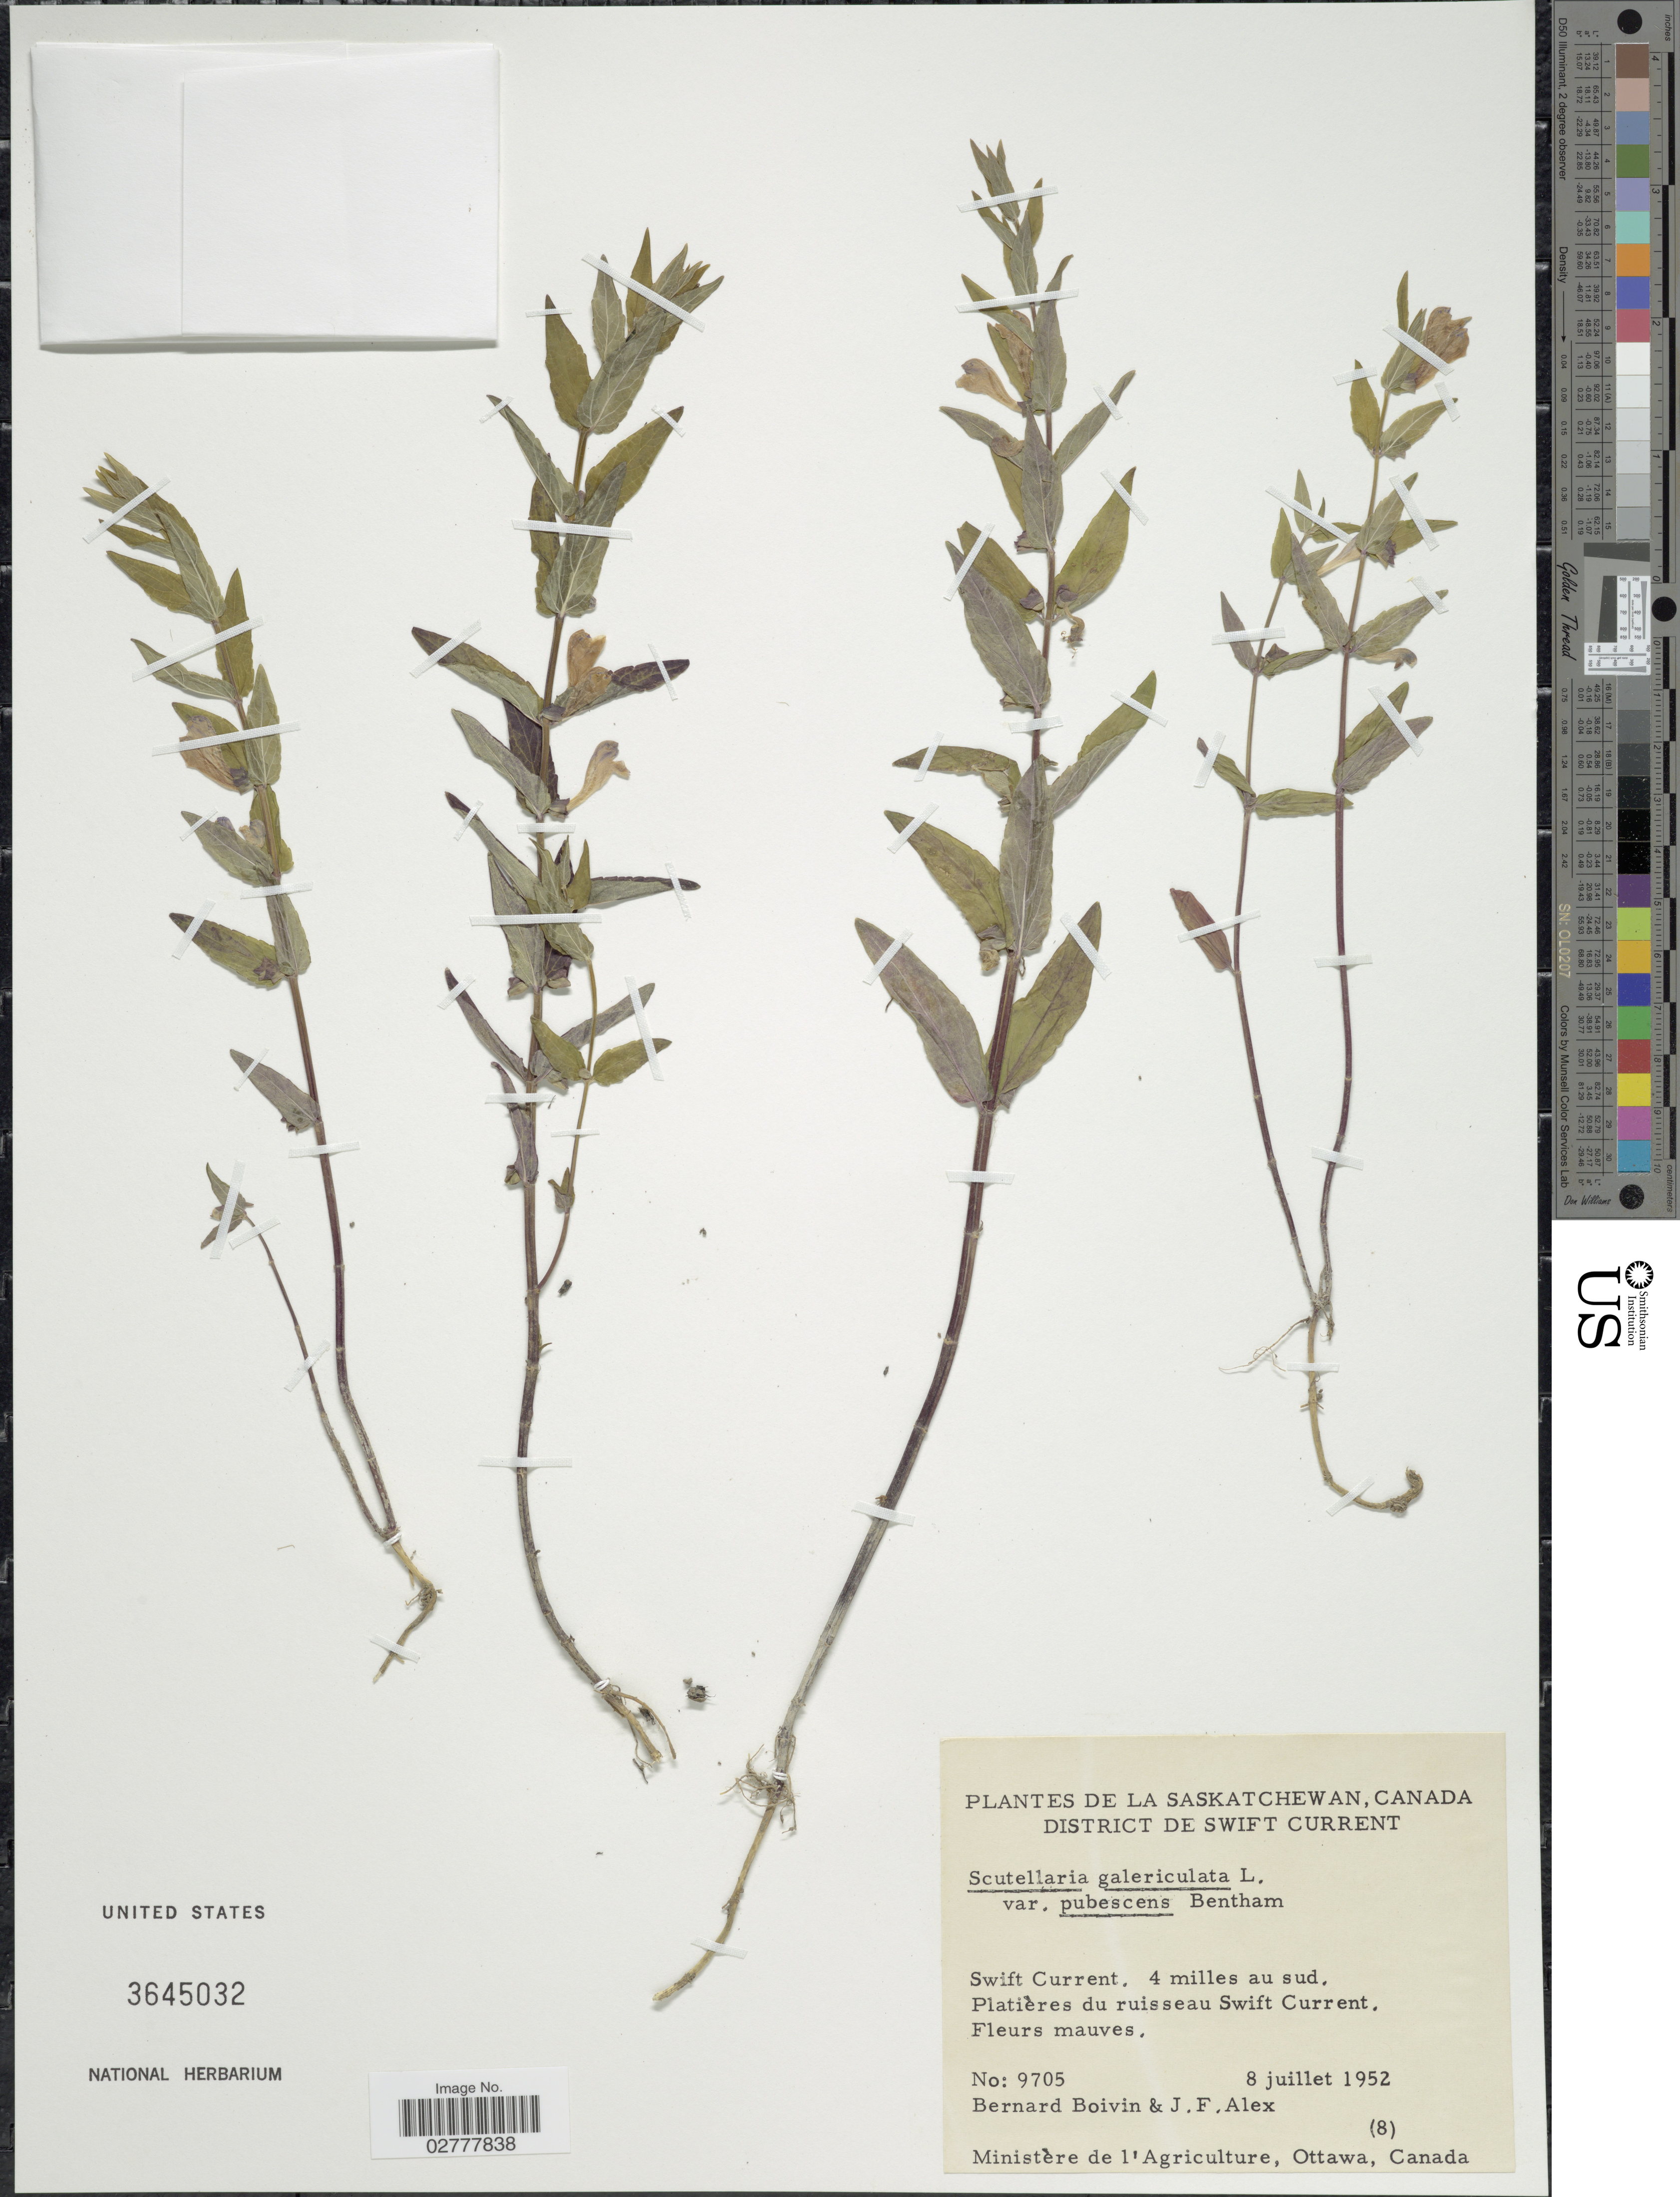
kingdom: Plantae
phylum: Tracheophyta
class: Magnoliopsida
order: Lamiales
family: Lamiaceae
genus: Scutellaria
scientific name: Scutellaria galericulata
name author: L.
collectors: J. R. B. Boivin & J. F. Alex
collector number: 9705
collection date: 1952-07-08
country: Canada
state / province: Saskatchewan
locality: District de Swift Current. 4 miles au sud, Platières du ruisseau Swift Current.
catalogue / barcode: US 3645032